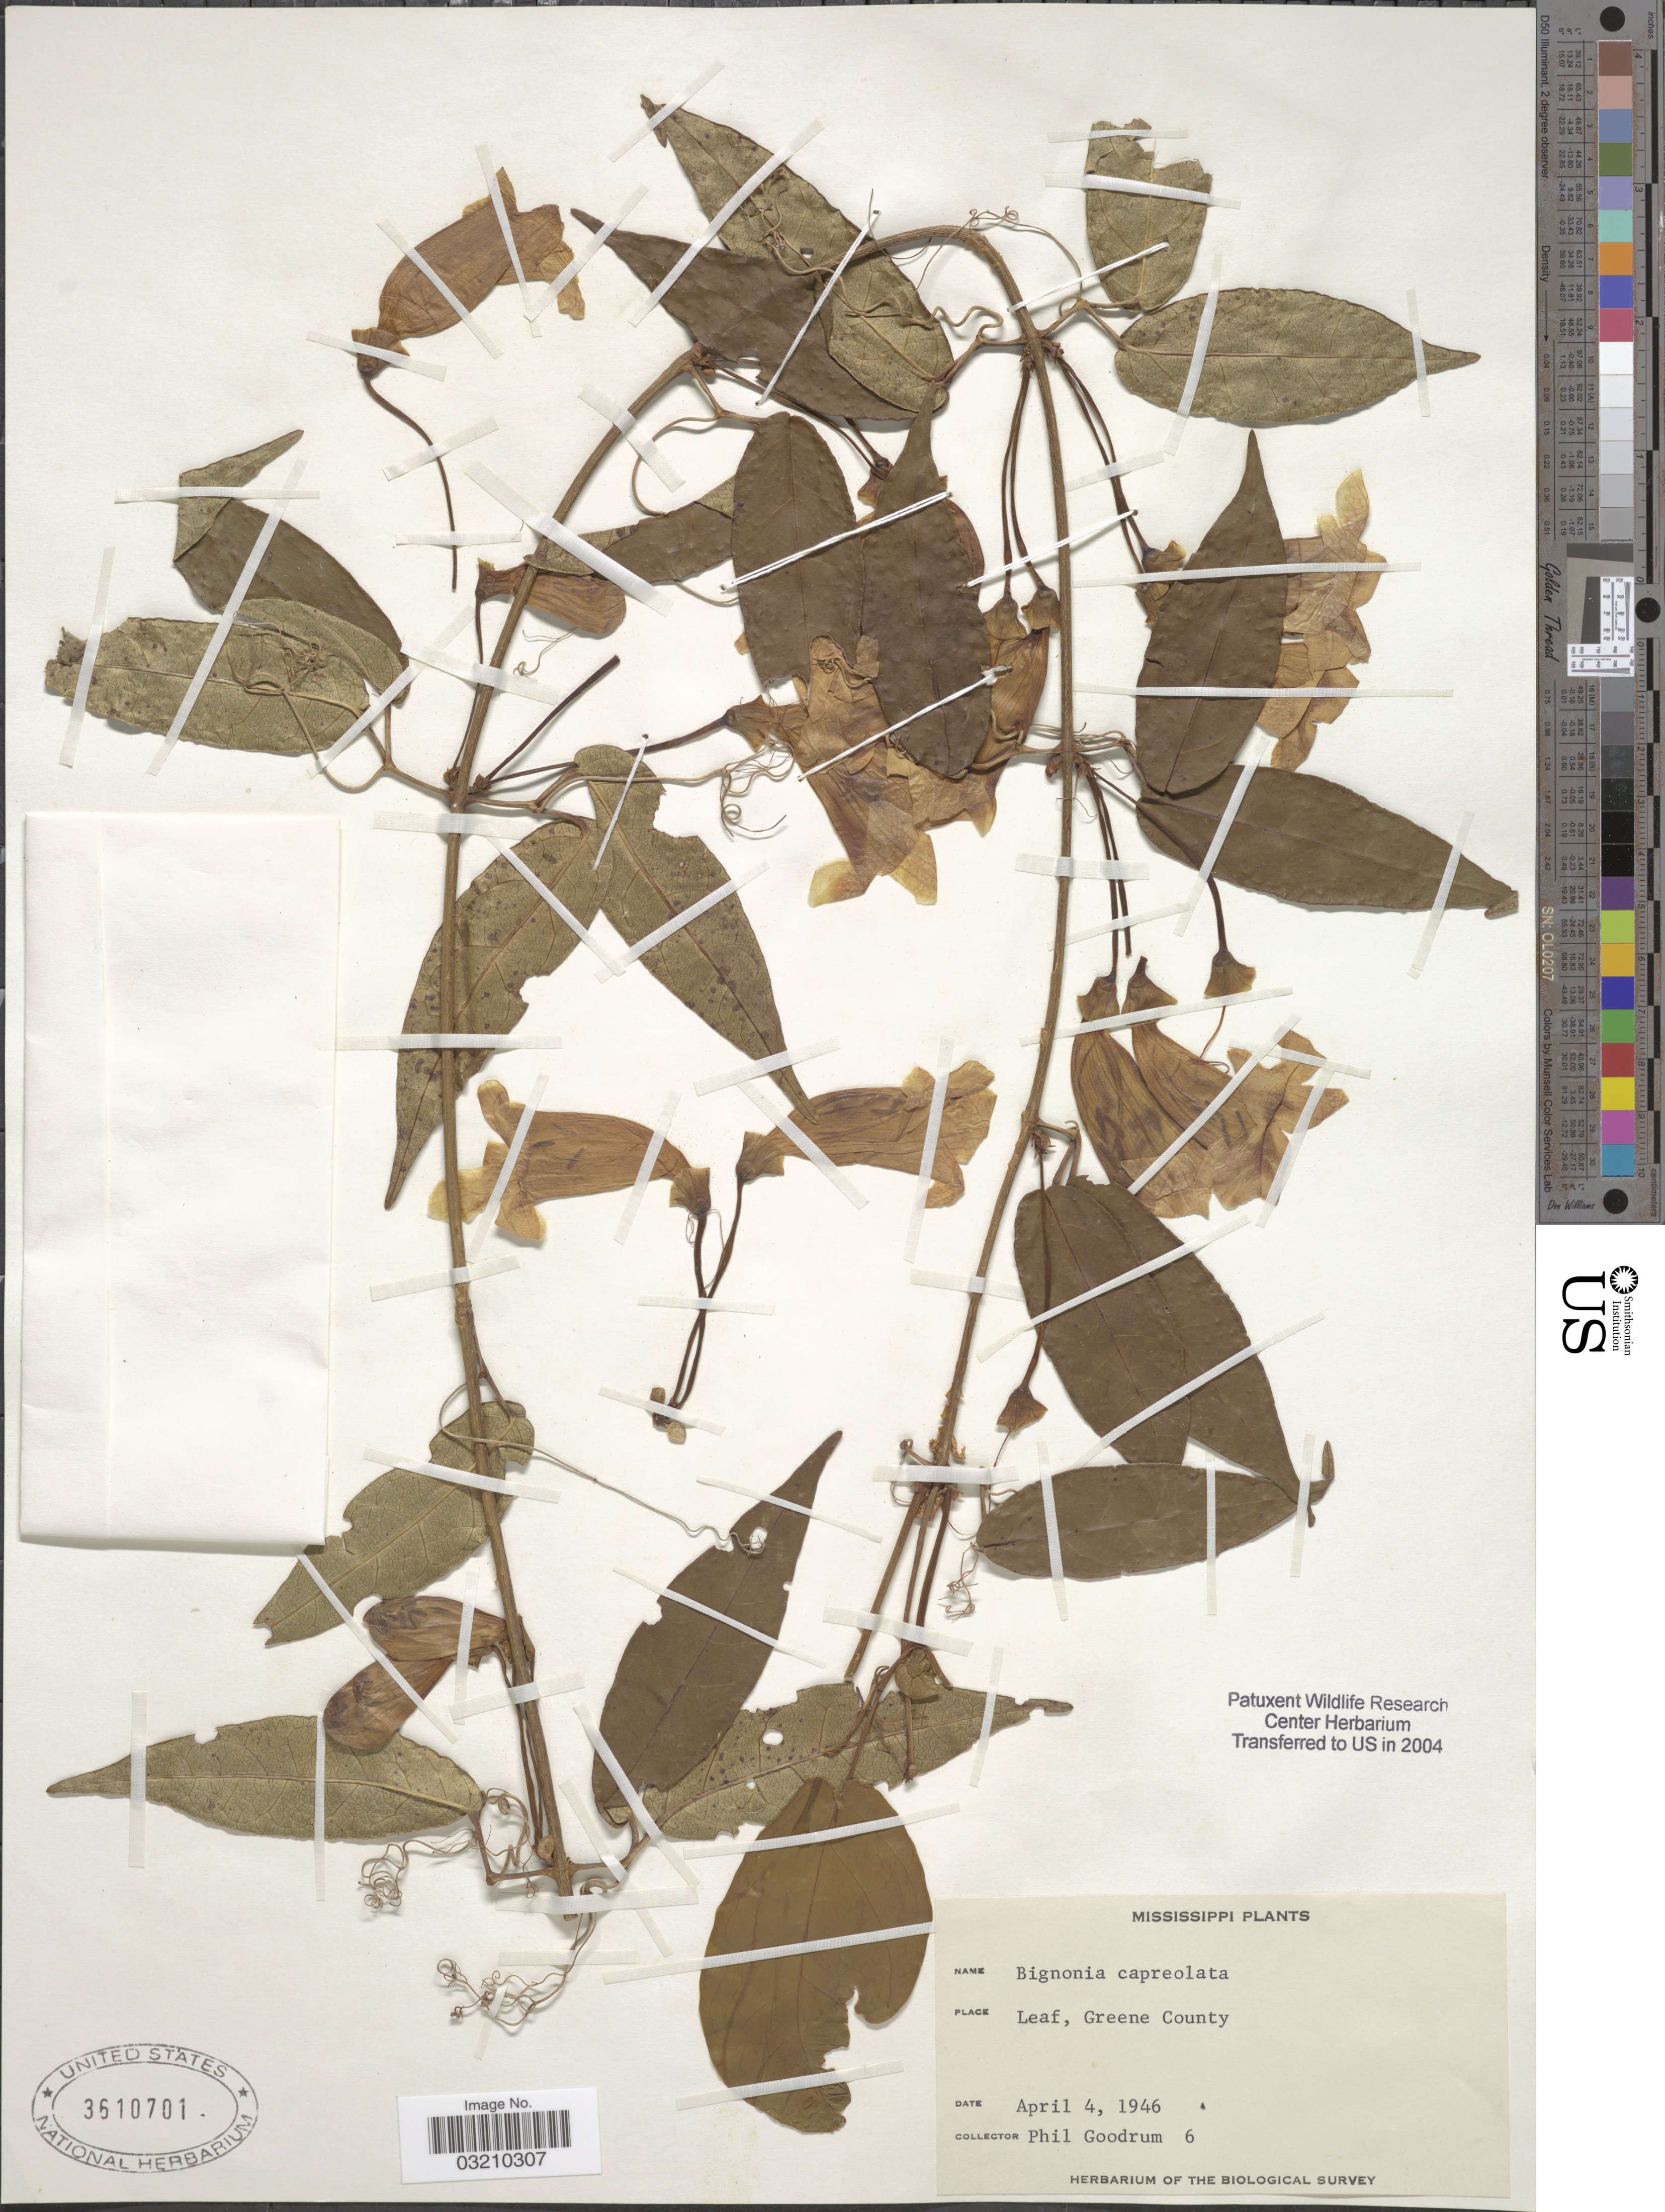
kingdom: Plantae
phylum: Tracheophyta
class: Magnoliopsida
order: Lamiales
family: Bignoniaceae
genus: Bignonia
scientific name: Bignonia capreolata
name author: L.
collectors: P. Goodrum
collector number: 6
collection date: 1946-04-04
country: United States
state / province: Mississippi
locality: Leaf, Greene County.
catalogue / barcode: US 3610701